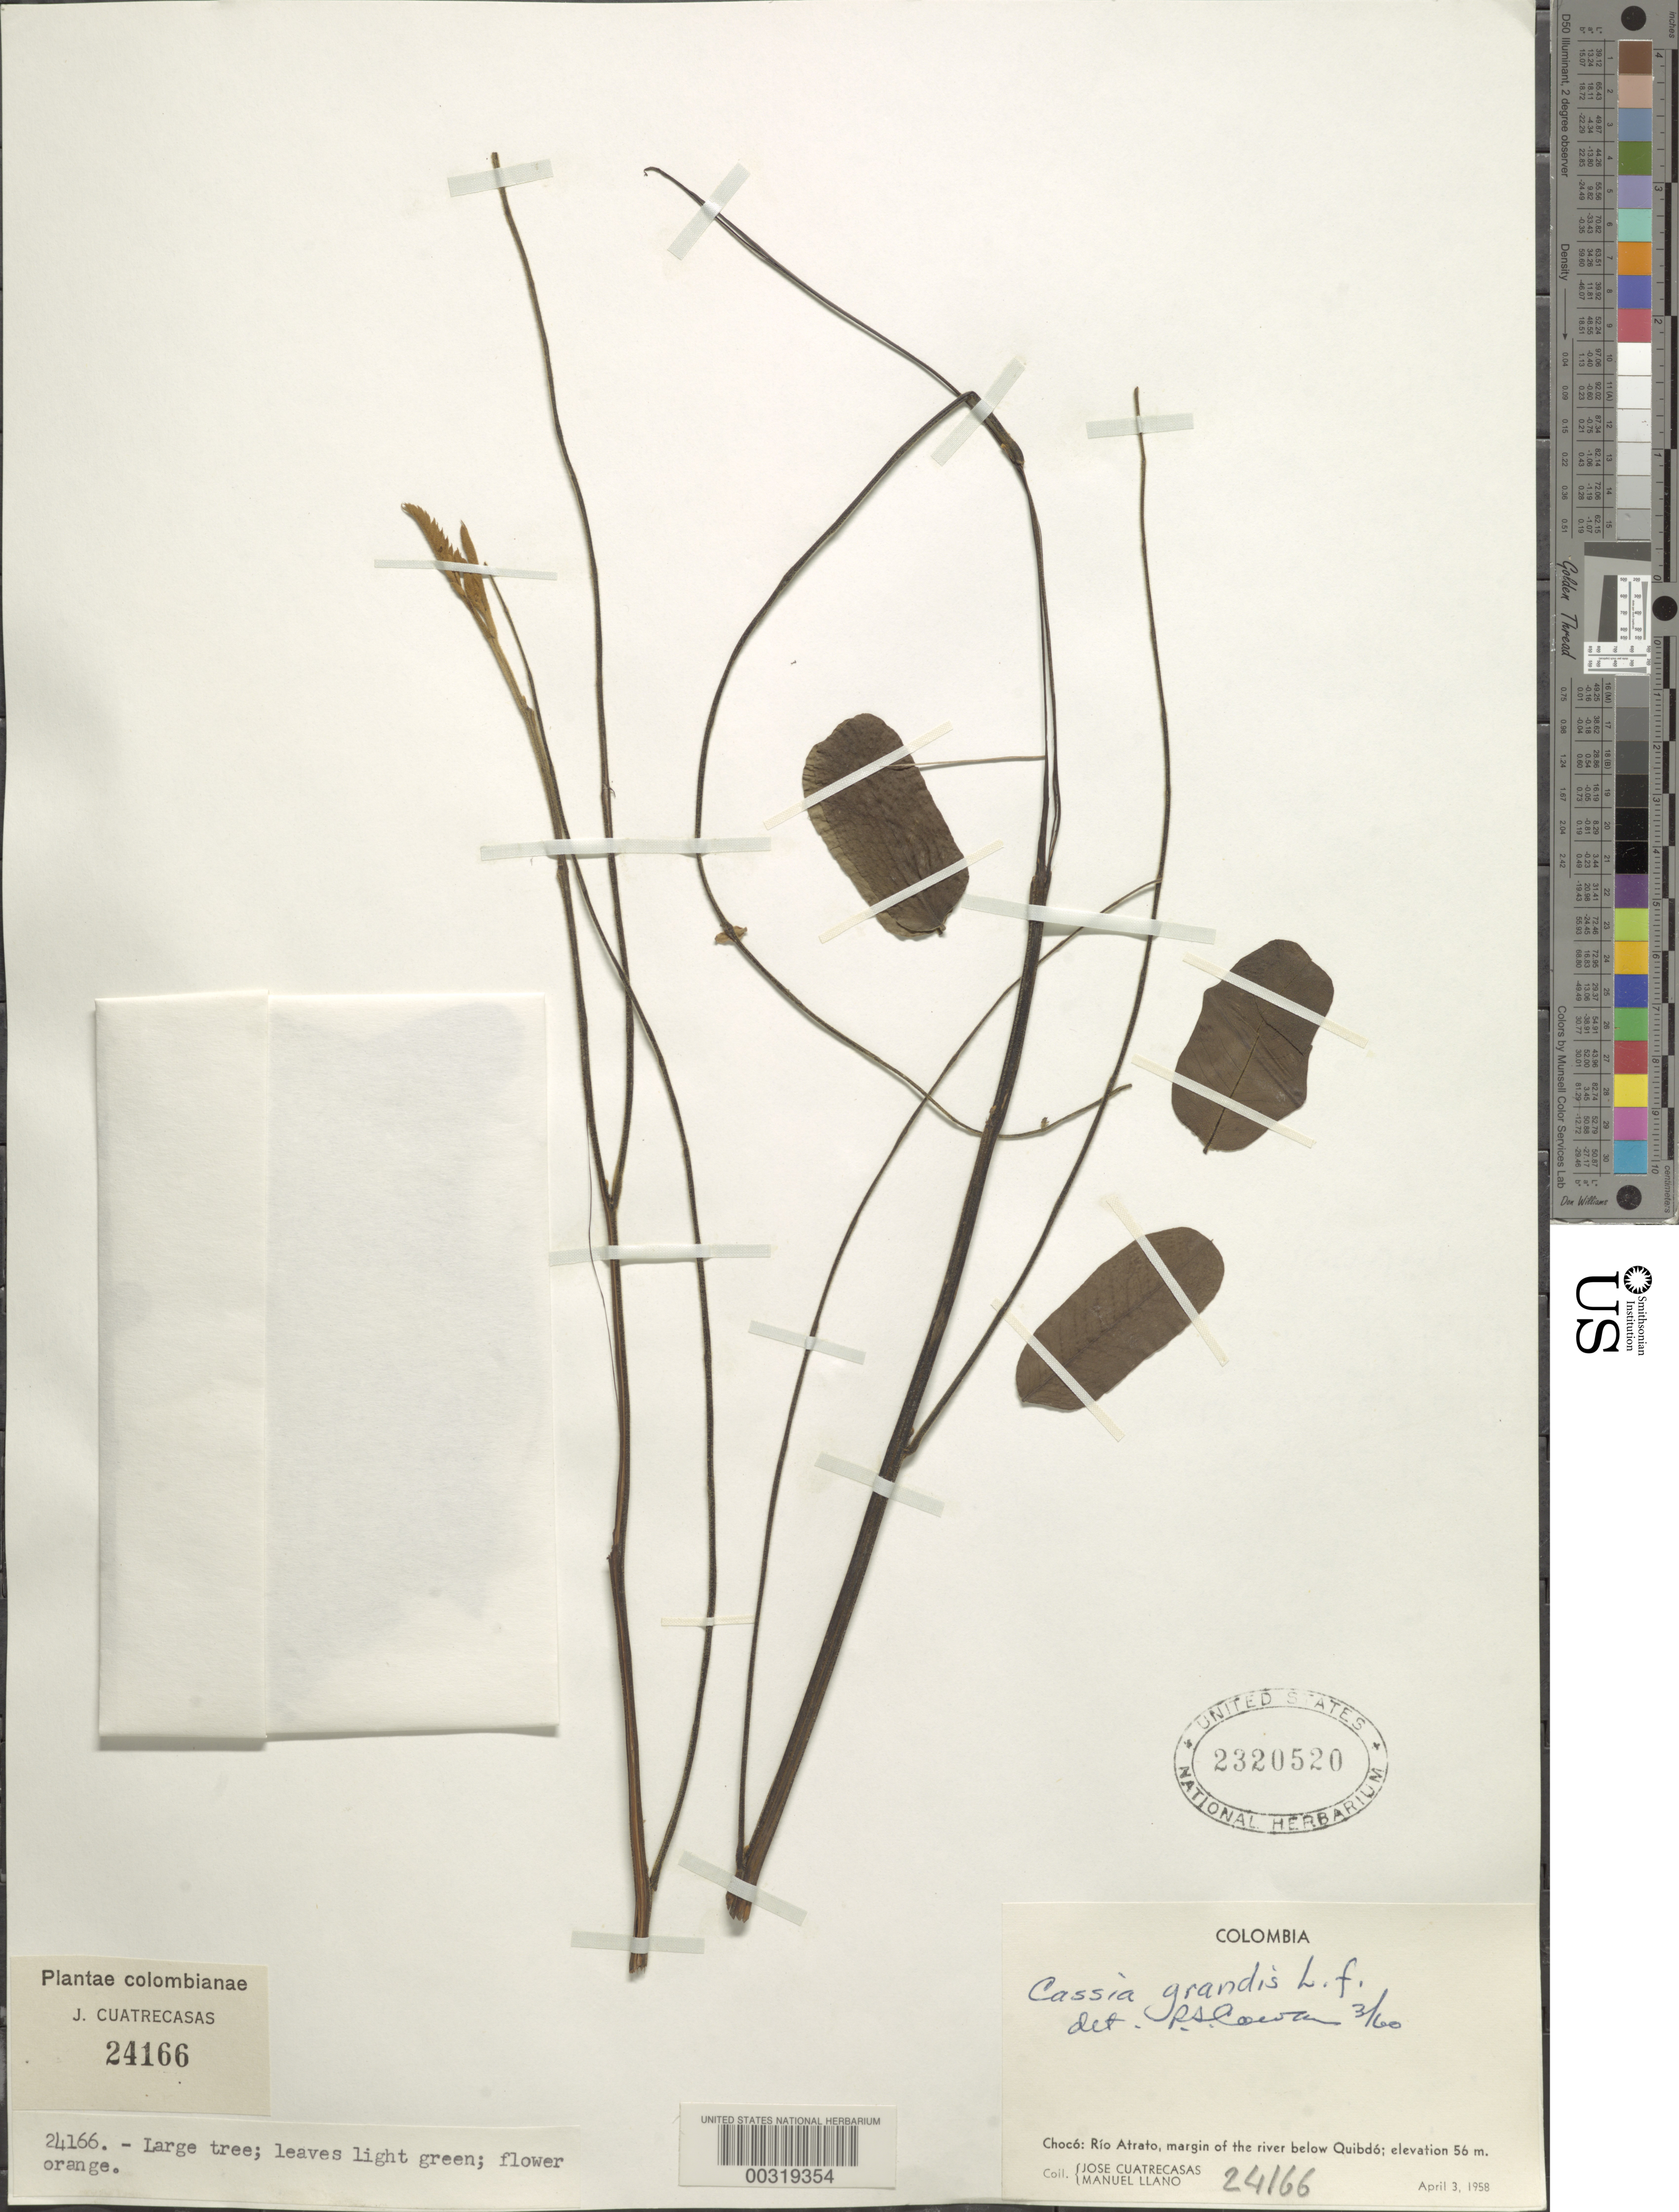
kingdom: Plantae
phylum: Tracheophyta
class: Magnoliopsida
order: Fabales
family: Fabaceae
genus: Cassia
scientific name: Cassia grandis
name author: L. f.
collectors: J. Cuatrecasas & M. Llano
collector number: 24166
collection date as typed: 03 Apr 1958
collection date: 1958-04-03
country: Colombia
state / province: Chocó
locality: Rio Atrato, margin of the River below Quibdo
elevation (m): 56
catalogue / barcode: US 2320520